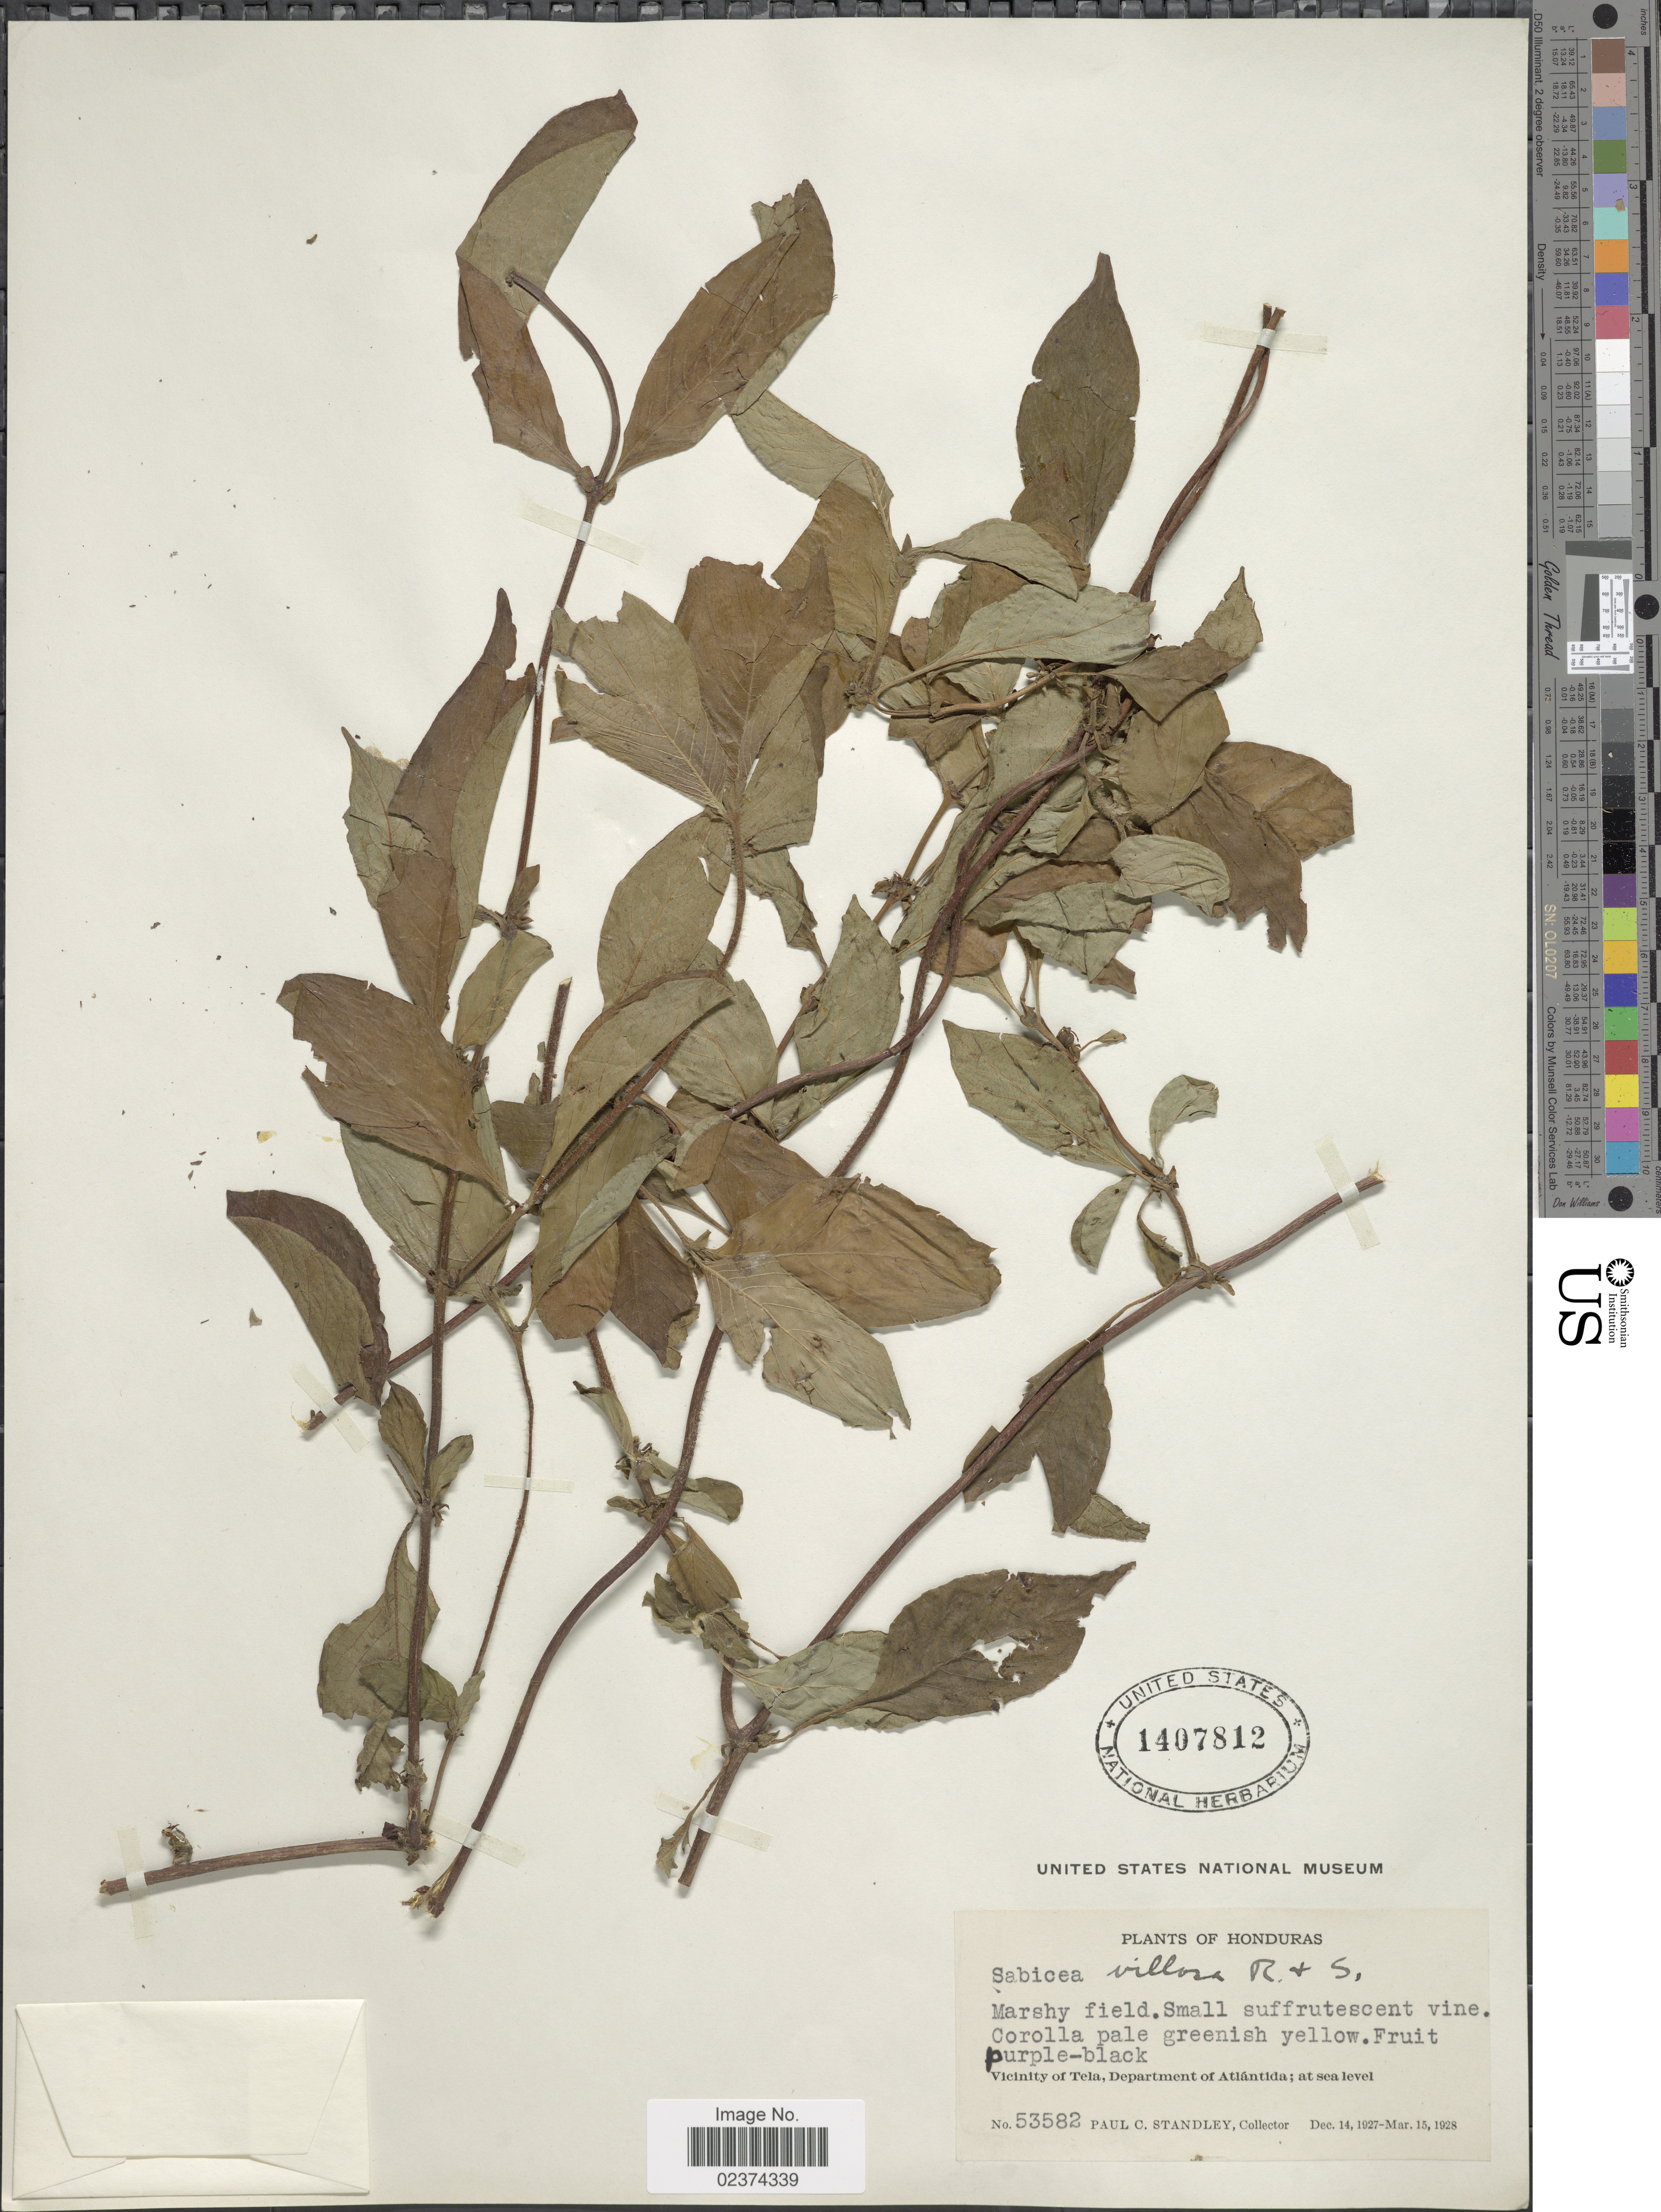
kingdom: Plantae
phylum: Tracheophyta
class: Magnoliopsida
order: Gentianales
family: Rubiaceae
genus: Sabicea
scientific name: Sabicea hirsuta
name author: Kunth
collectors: P. C. Standley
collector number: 53582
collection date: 1927-12-14/1928-03-15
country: Honduras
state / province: Atlántida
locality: Vicinity of Tela, Department of Atlántida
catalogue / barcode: US 1407812